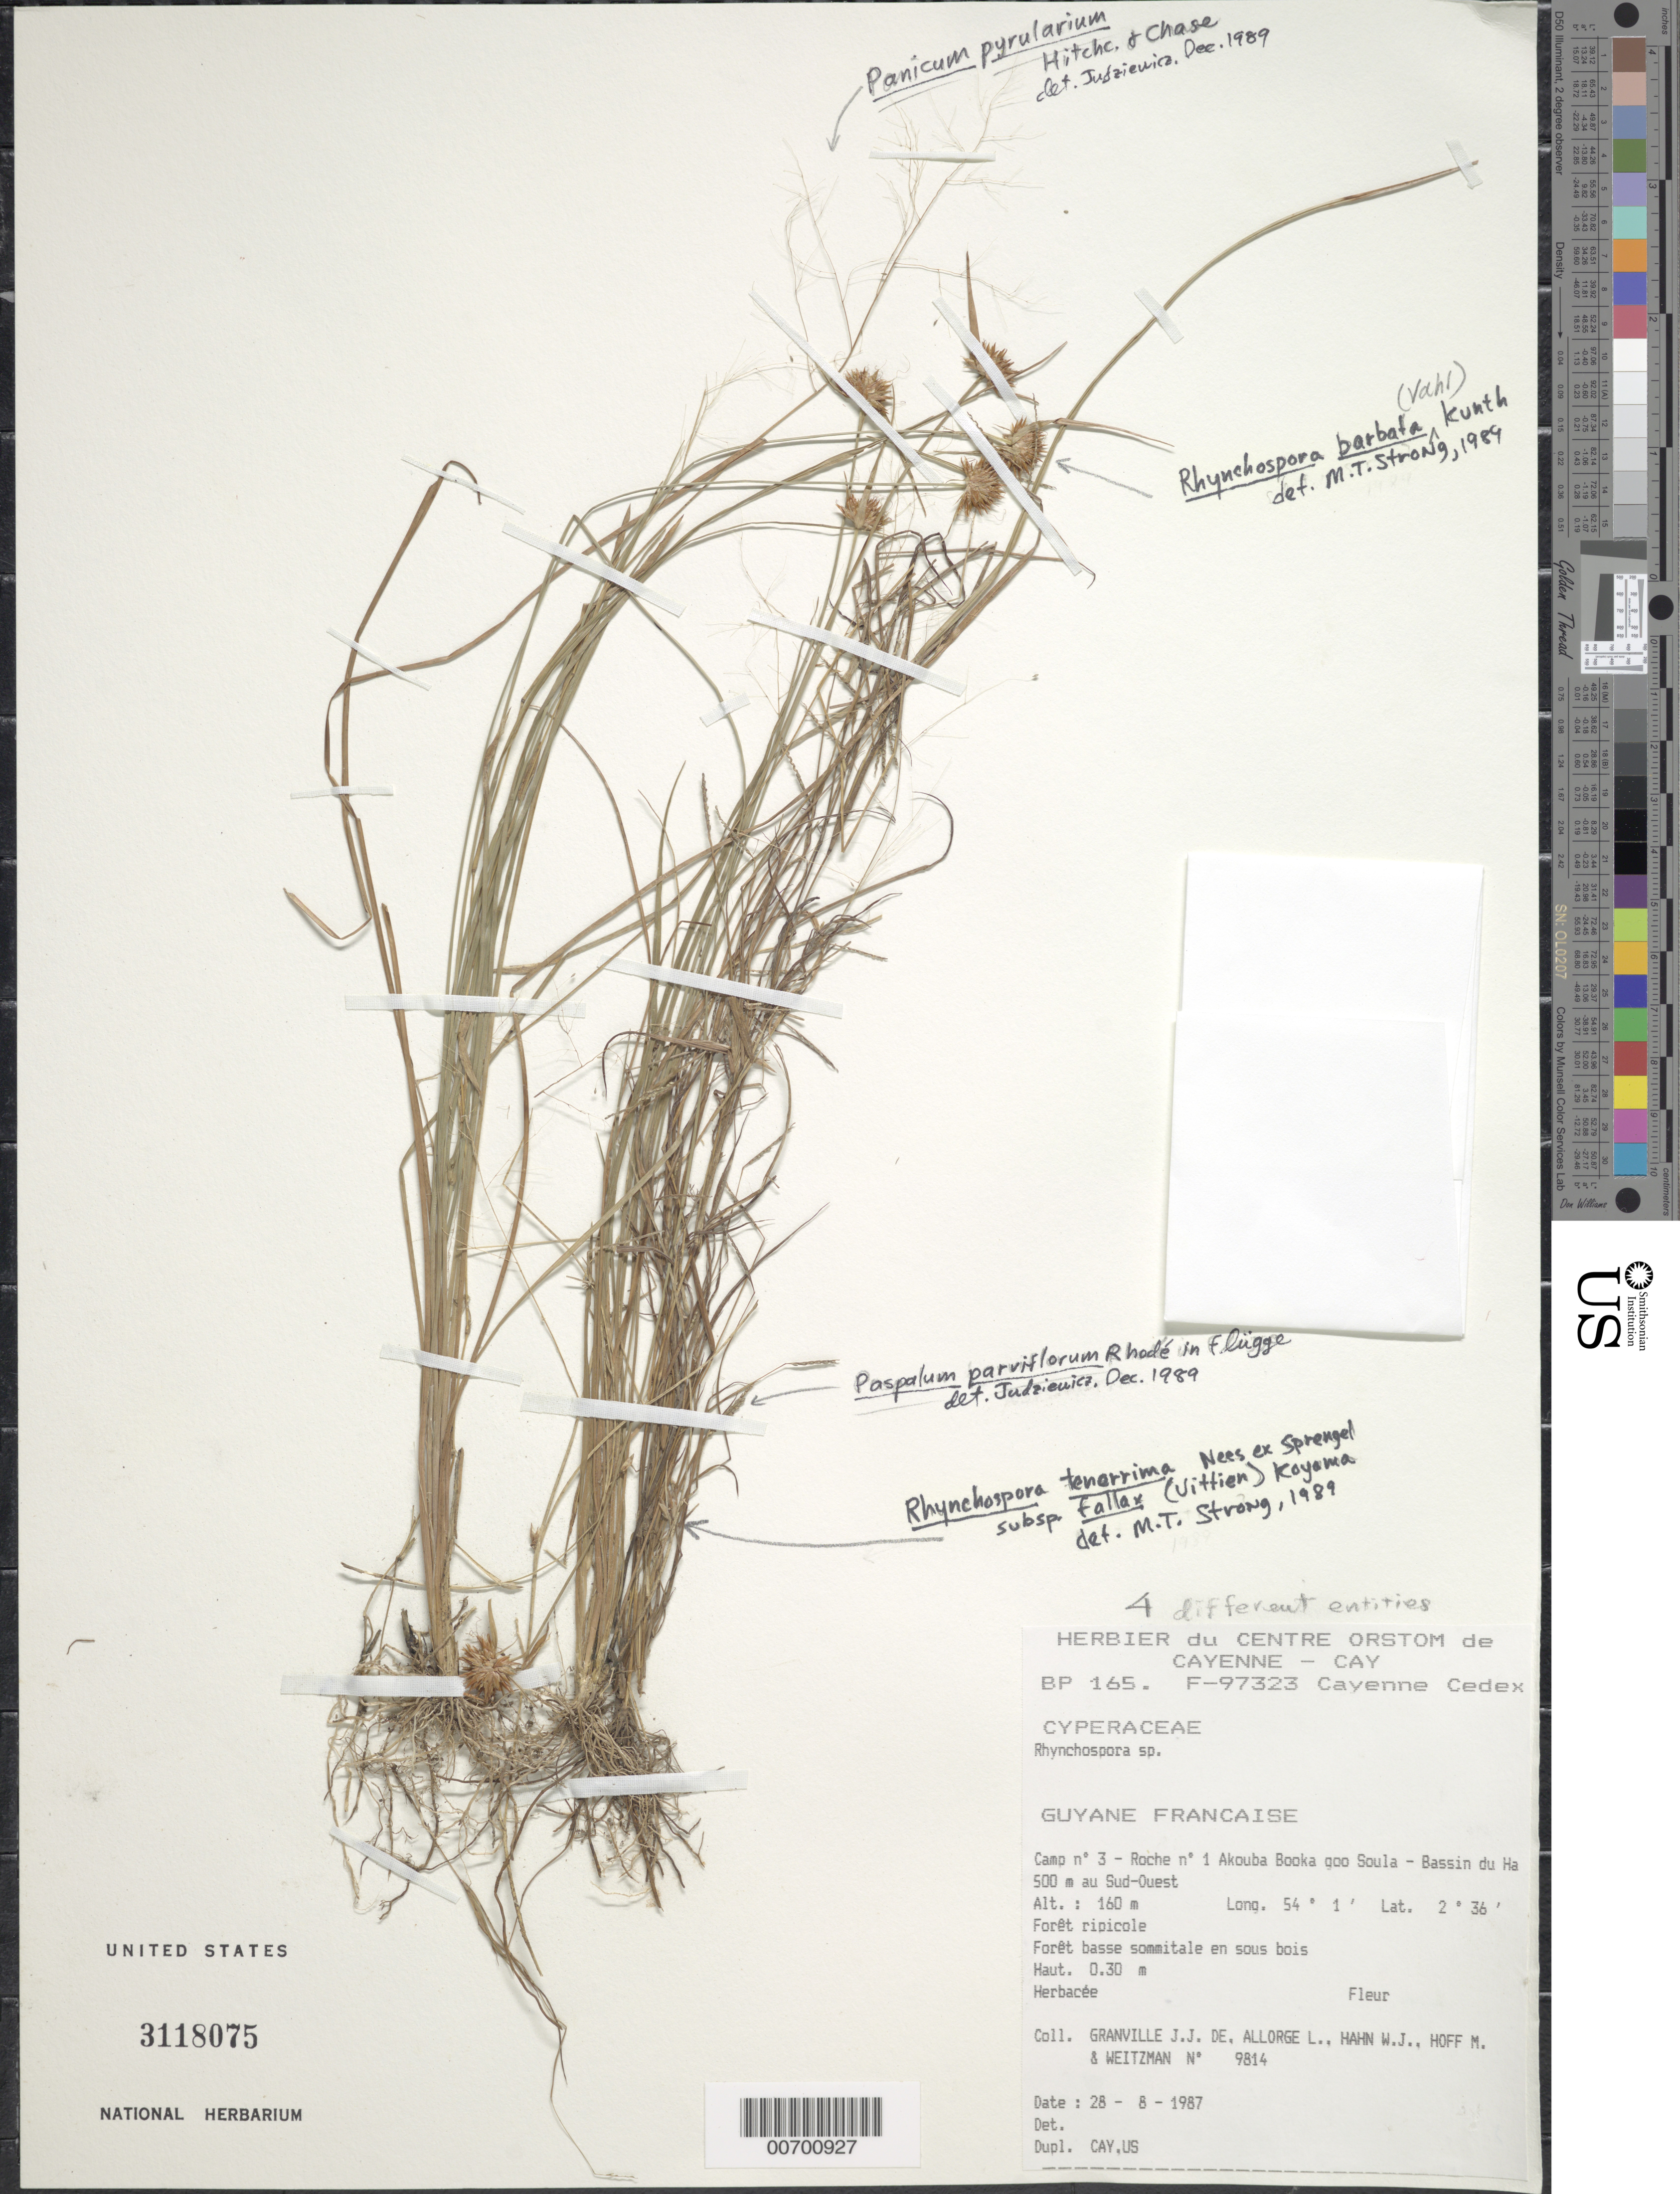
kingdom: Plantae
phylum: Tracheophyta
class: Liliopsida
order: Poales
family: Cyperaceae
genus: Rhynchospora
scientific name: Rhynchospora fallax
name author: Uittien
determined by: Strong, Mark T., (BOT), Smithsonian Institution - National Museum of Natural History (UNITED STATES)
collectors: J.-J. de Granville, L. Allorge, W. J. Hahn, M. Hoff & A. L. Weitzman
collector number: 9814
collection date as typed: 28-Aug-87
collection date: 1987-08-28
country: French Guiana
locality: Akouba Booka goo Soula, Camp #3, Roche no. 1, Bassin du Haut-Marouini, 500 m au Sud-Ouest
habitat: Forêt ripicole,forêt basse sommitale en sous bois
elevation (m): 160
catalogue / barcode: US 3118075